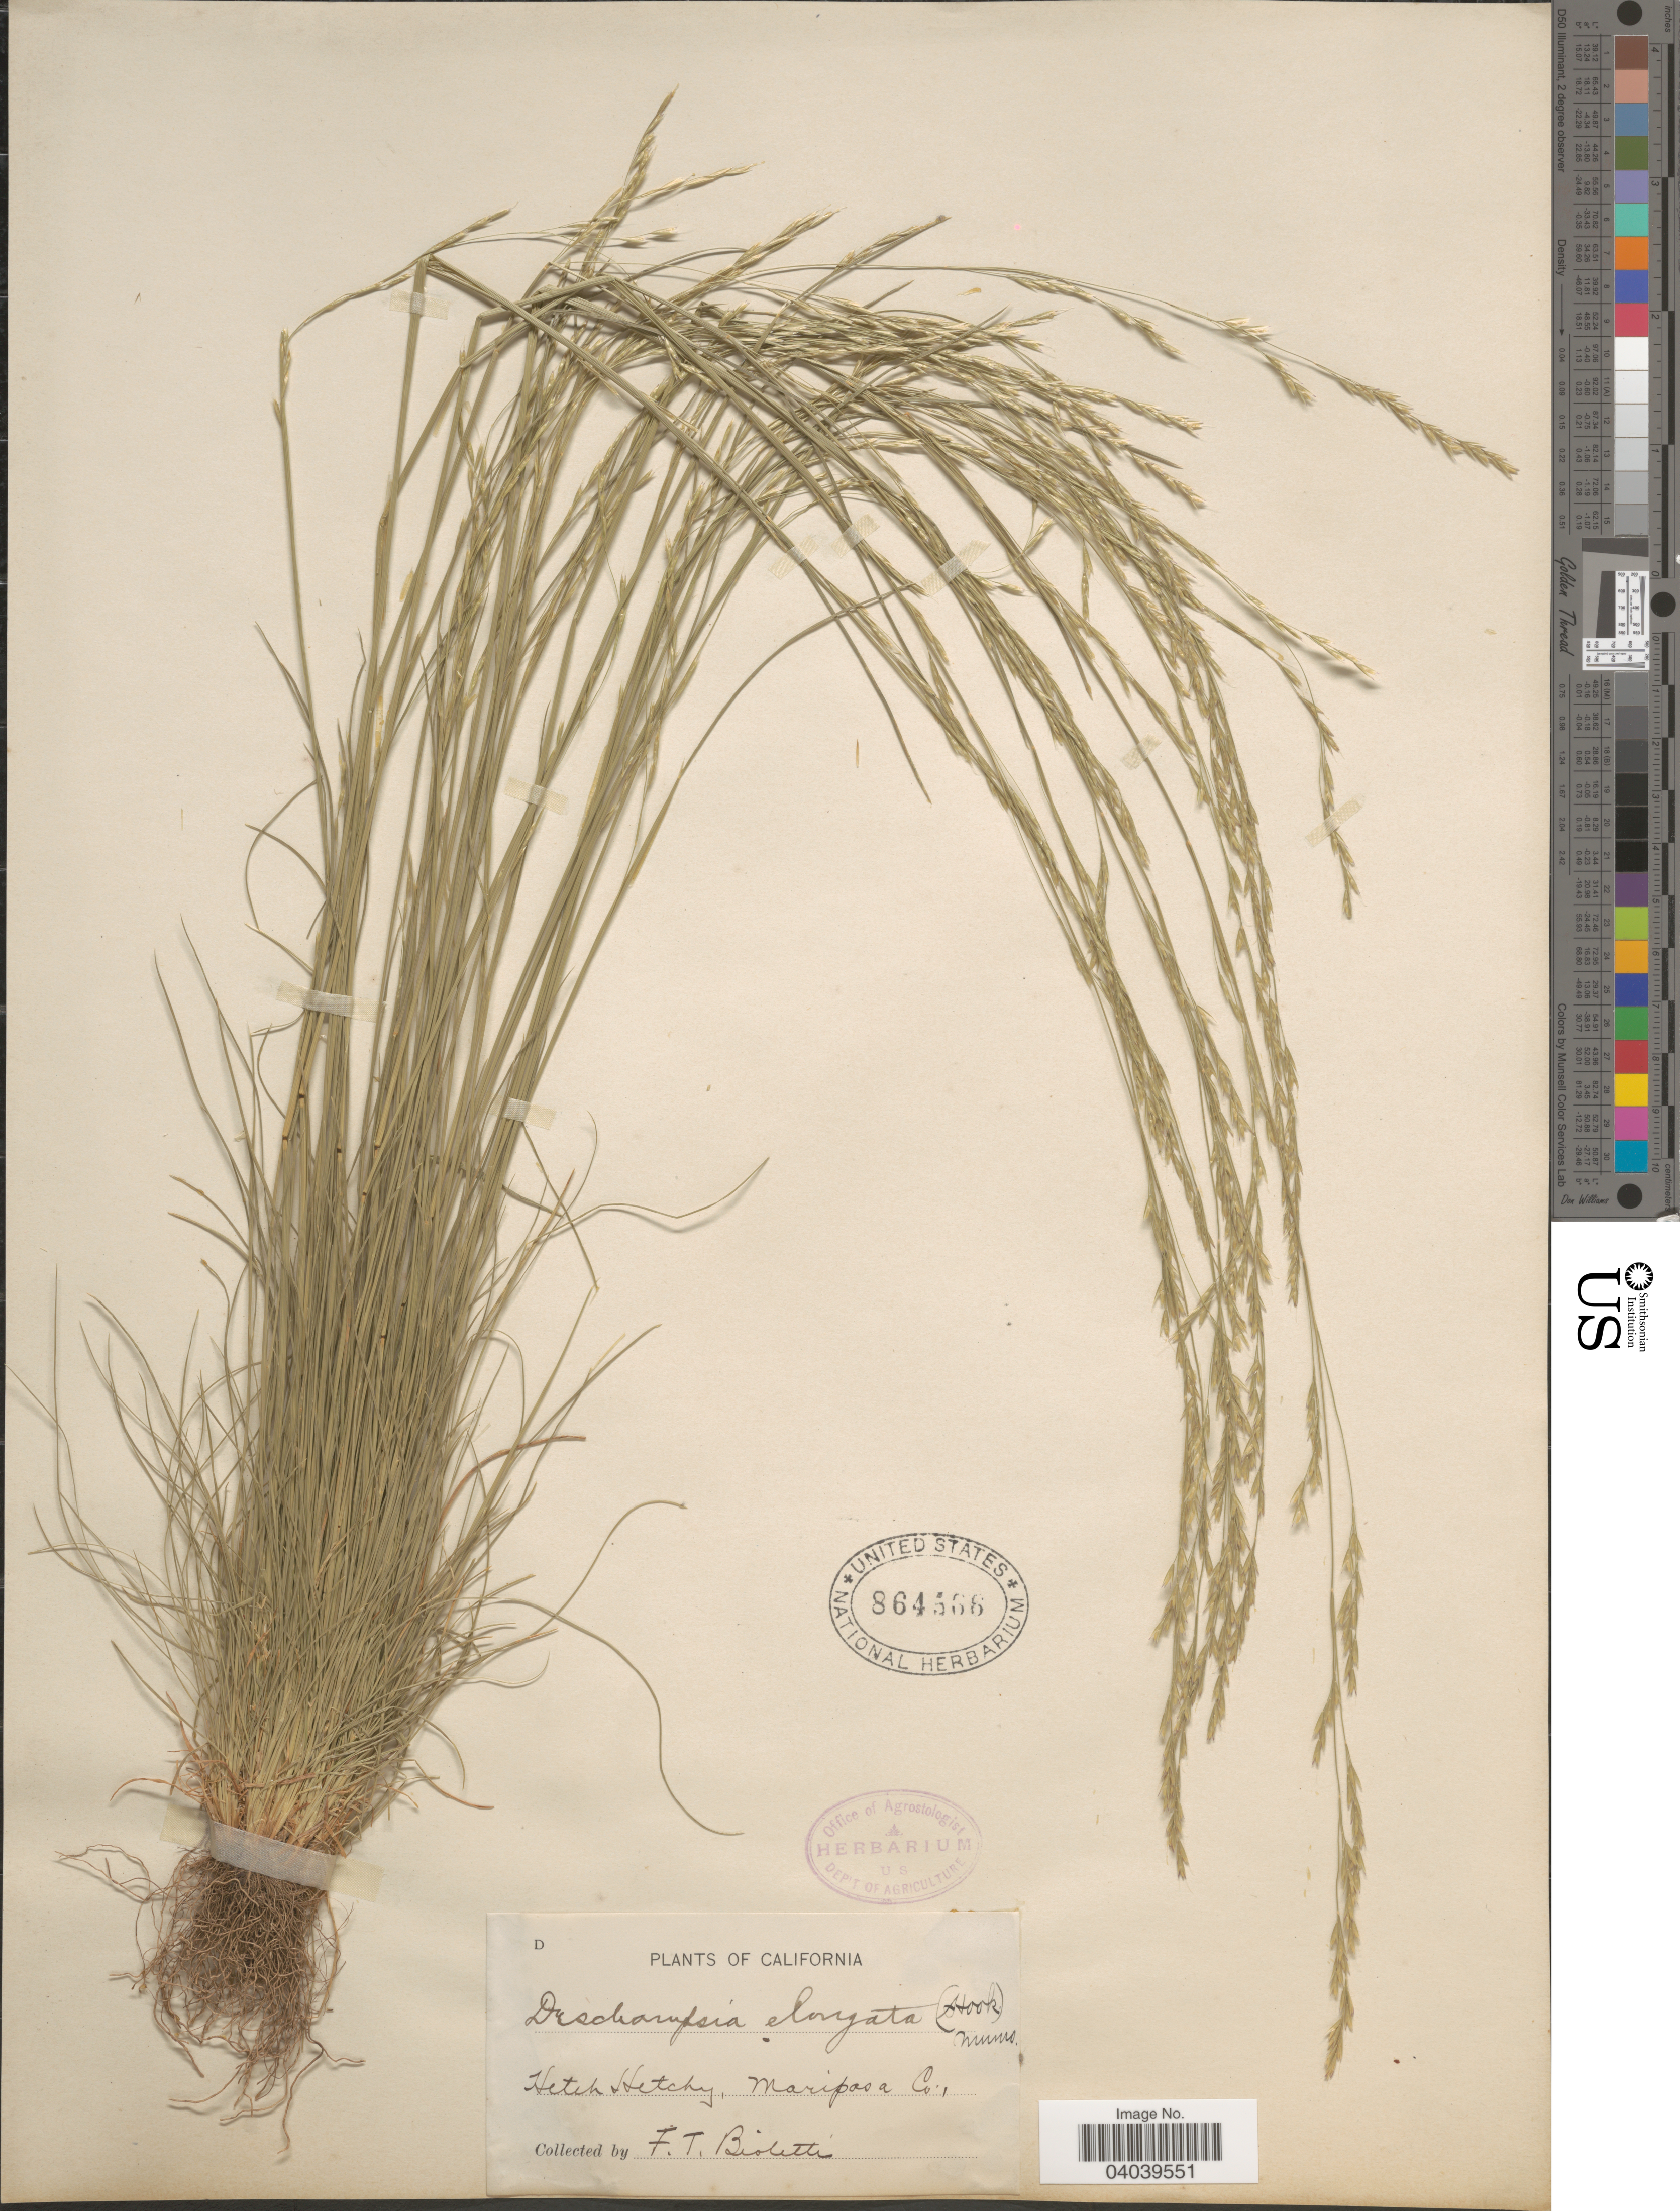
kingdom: Plantae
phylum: Tracheophyta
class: Liliopsida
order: Poales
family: Poaceae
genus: Deschampsia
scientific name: Deschampsia elongata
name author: (Hook.) Munro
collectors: F. T. Bioletti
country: United States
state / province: California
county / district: Mariposa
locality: Hetch Hetchy, Mariposa Co.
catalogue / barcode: US 864566